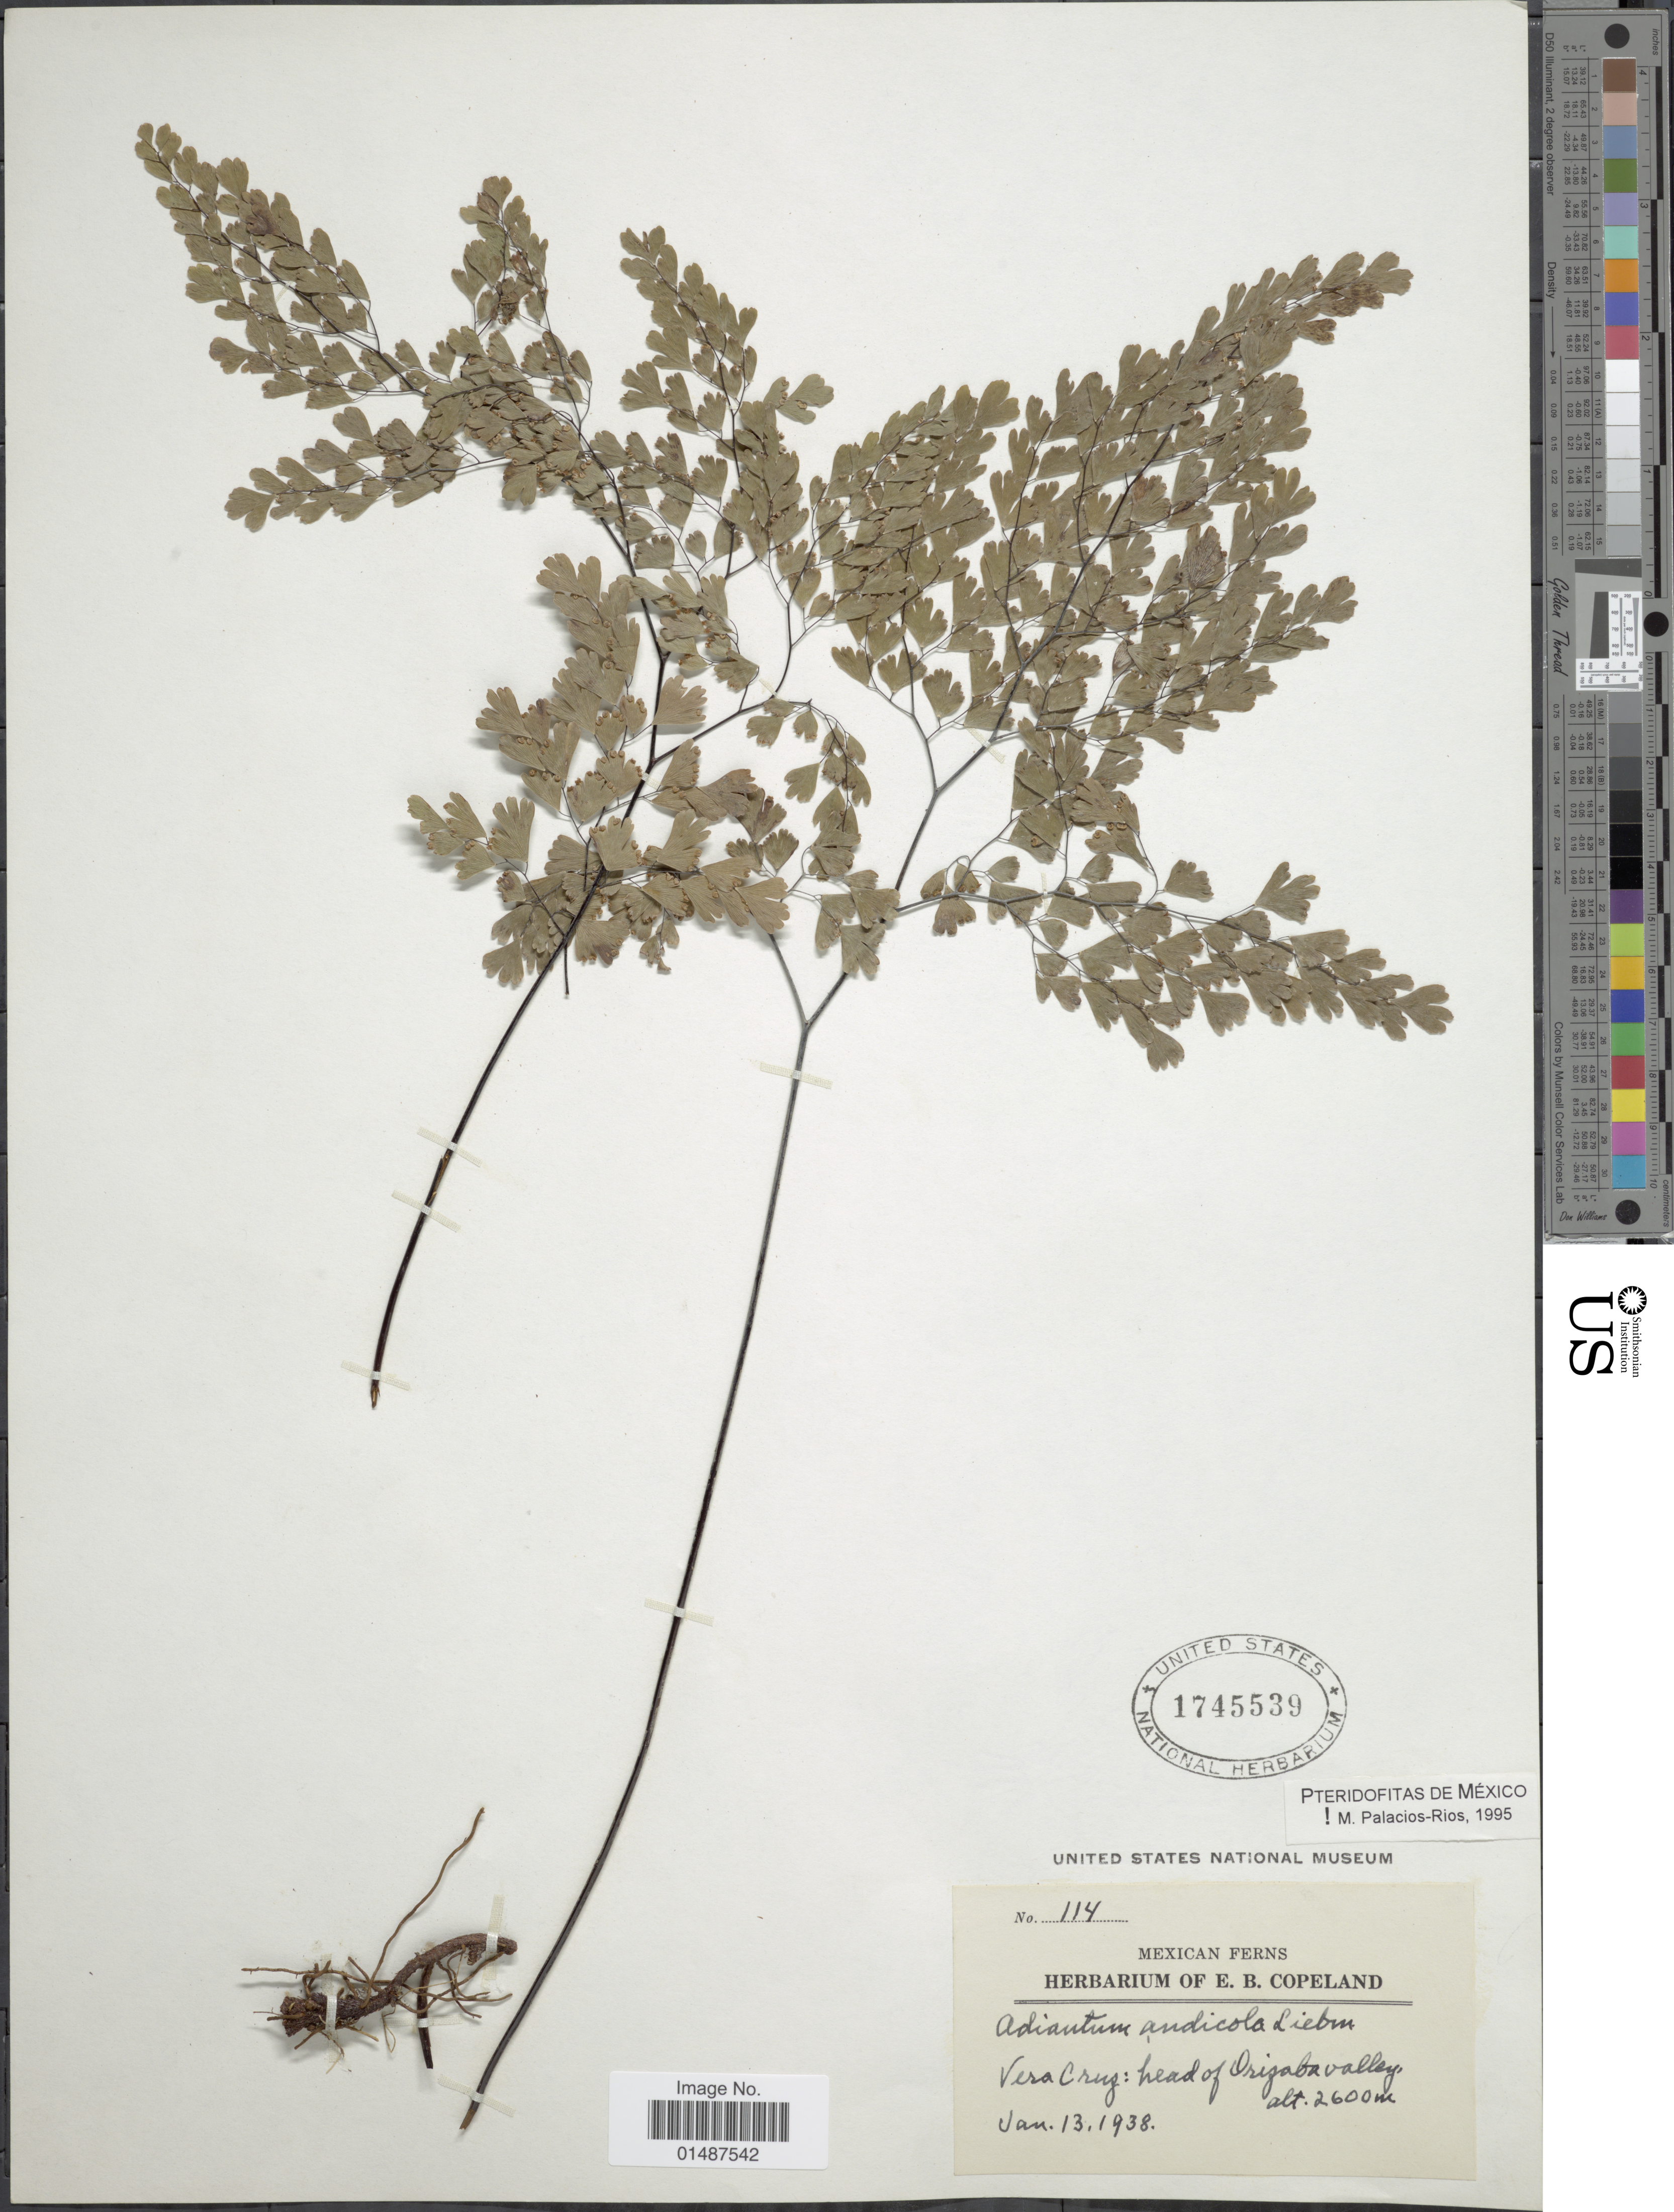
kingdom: Plantae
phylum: Tracheophyta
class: Polypodiopsida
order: Polypodiales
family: Pteridaceae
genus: Adiantum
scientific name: Adiantum andicola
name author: Liebm.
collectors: E. B. Copeland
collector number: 114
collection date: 1938-01-13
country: Mexico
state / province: Veracruz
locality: Head of Orizaba valley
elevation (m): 2600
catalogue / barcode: US 1745539